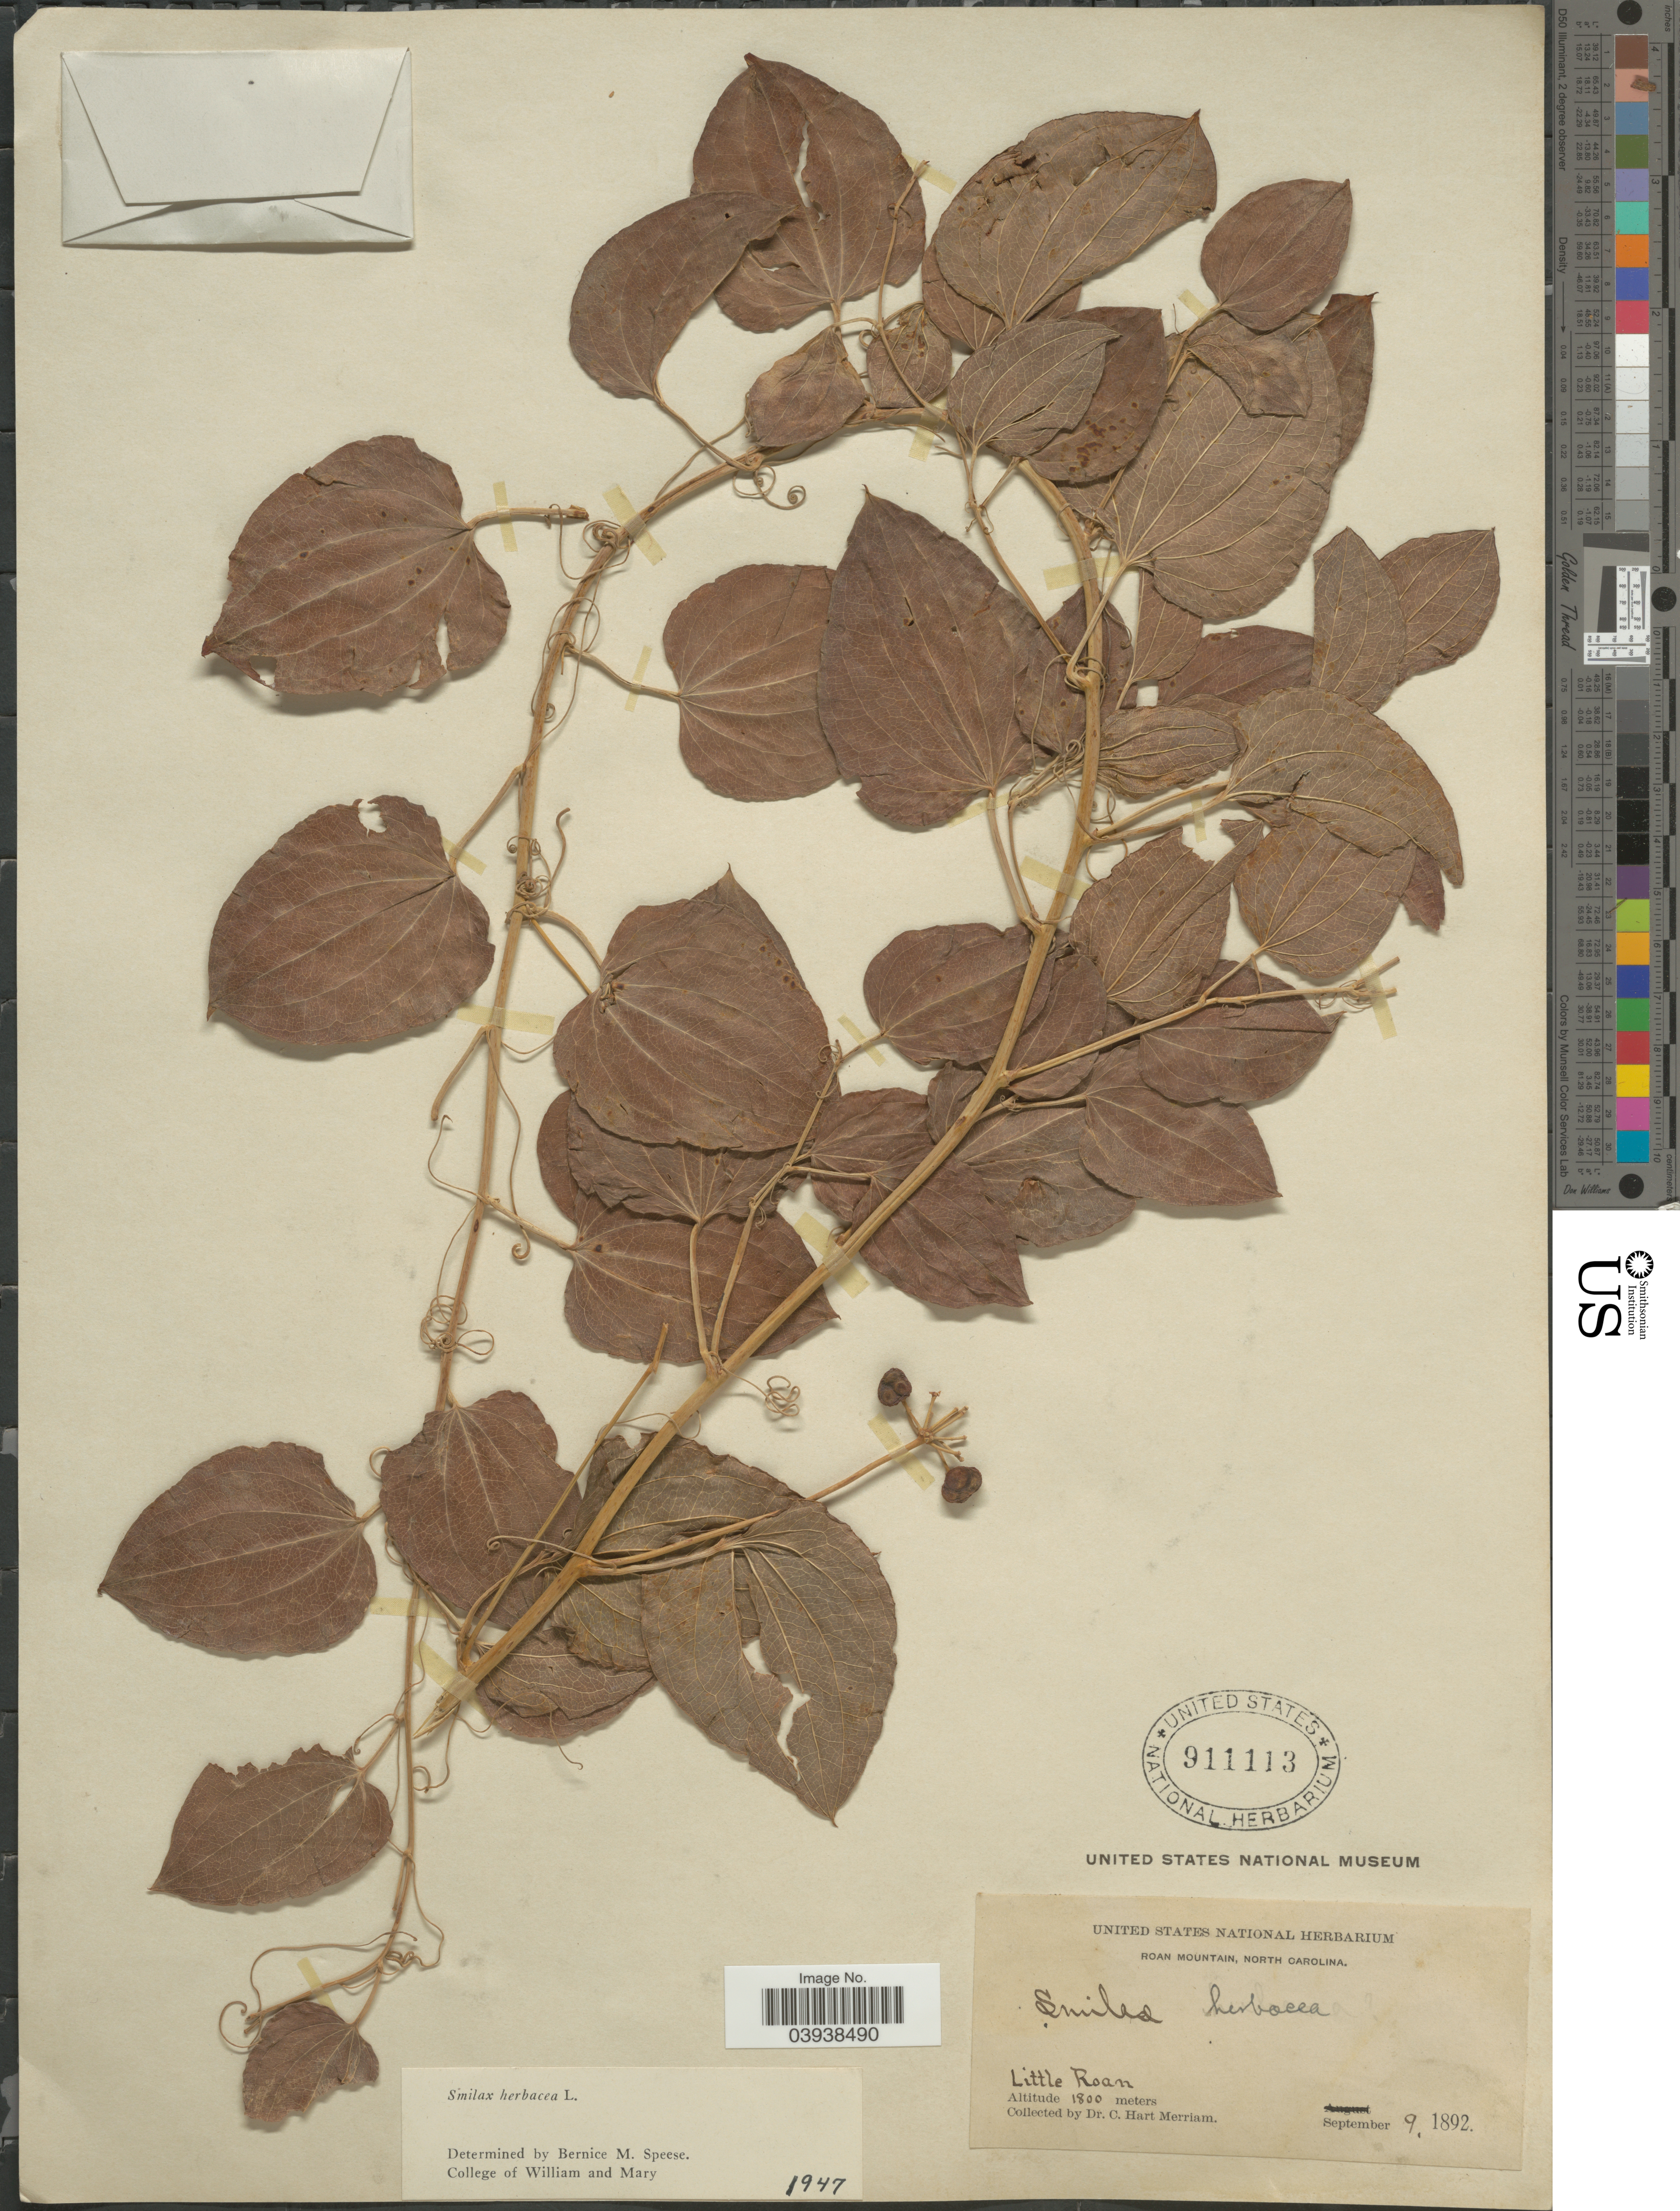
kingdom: Plantae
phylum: Tracheophyta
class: Liliopsida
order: Liliales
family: Smilacaceae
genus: Smilax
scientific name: Smilax herbacea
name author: L.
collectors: C. Merriam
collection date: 1892-09-09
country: United States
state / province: North Carolina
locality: Roan Mountain. Little Roan.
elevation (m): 1800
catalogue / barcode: US 911113